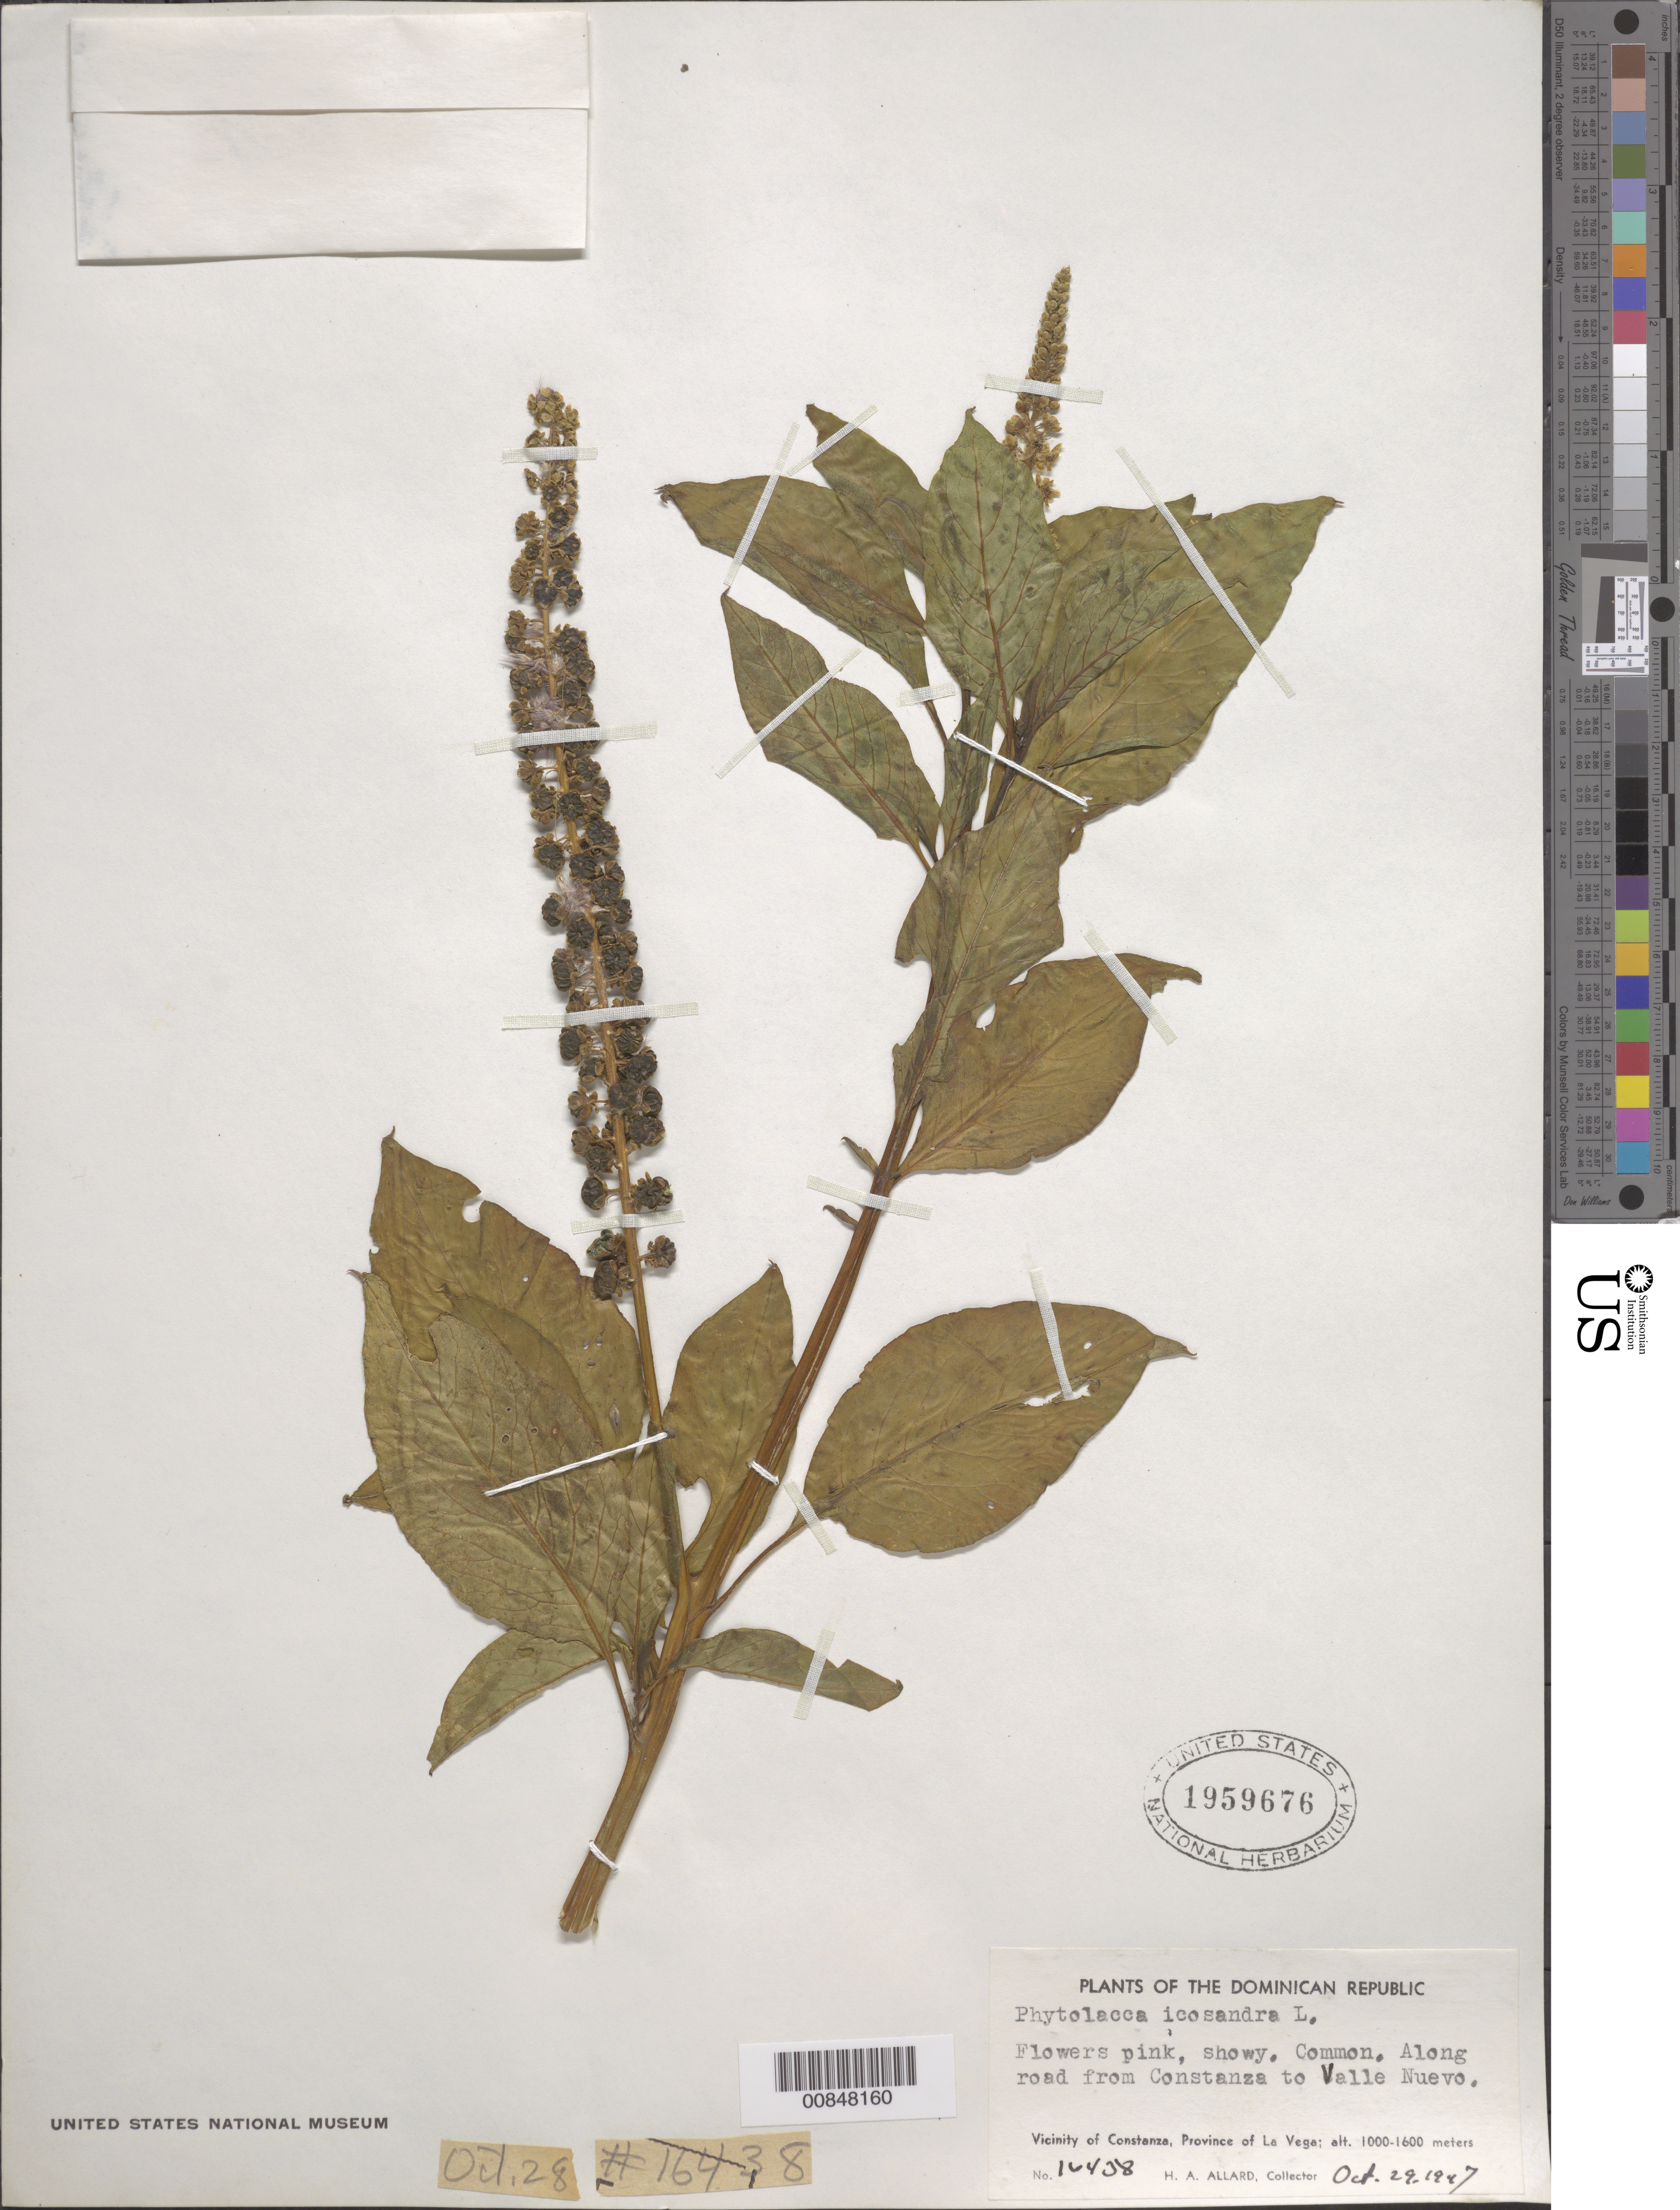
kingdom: Plantae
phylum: Tracheophyta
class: Magnoliopsida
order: Caryophyllales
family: Phytolaccaceae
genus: Phytolacca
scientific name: Phytolacca icosandra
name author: L.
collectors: H. A. Allard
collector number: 16438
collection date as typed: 29 Oct 1947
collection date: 1947-10-29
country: Dominican Republic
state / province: La Vega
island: Hispaniola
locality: Along road from Constanza to Valle Nuevo.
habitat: Along road.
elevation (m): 1000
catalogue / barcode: US 1959676